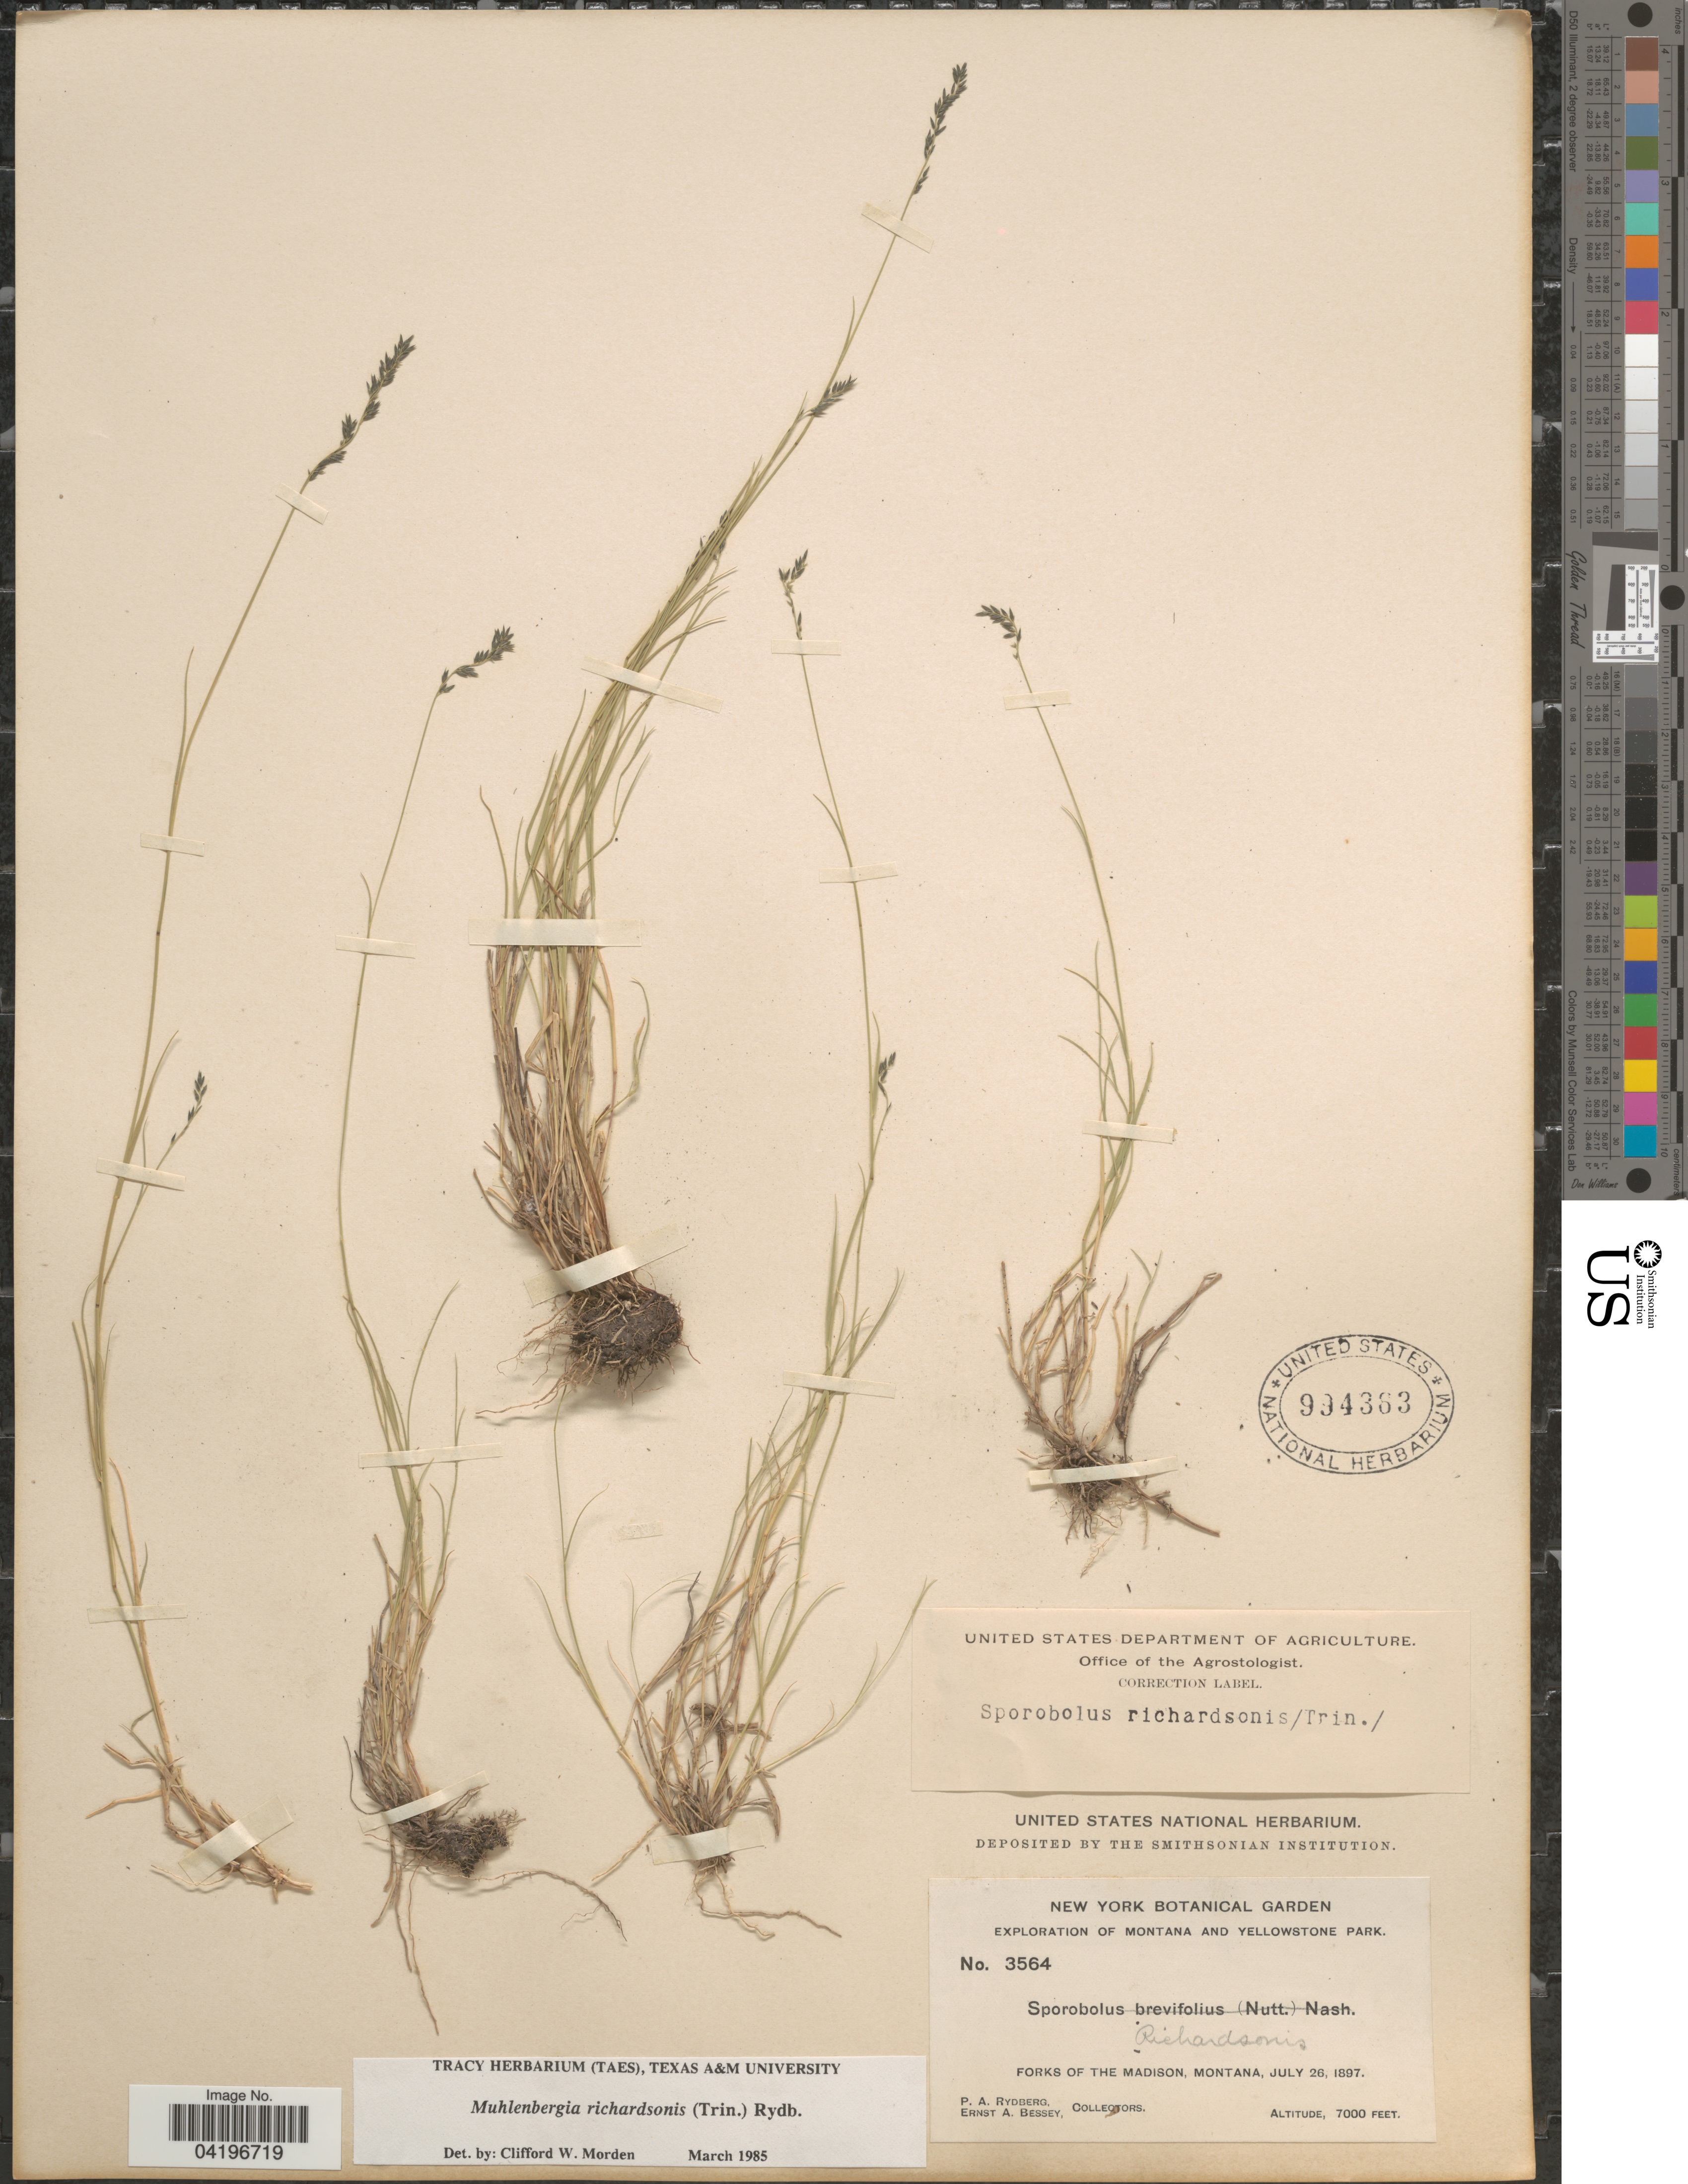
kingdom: Plantae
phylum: Tracheophyta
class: Liliopsida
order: Poales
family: Poaceae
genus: Muhlenbergia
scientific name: Muhlenbergia richardsonis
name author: (Trin.) Rydb.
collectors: P. A. Rydberg & E. A. Bessey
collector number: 3564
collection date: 1897-07-26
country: United States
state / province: Montana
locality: Exploration of Montana and Yellowstone Park. Forks of the Madison.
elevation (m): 2134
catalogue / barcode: US 994363